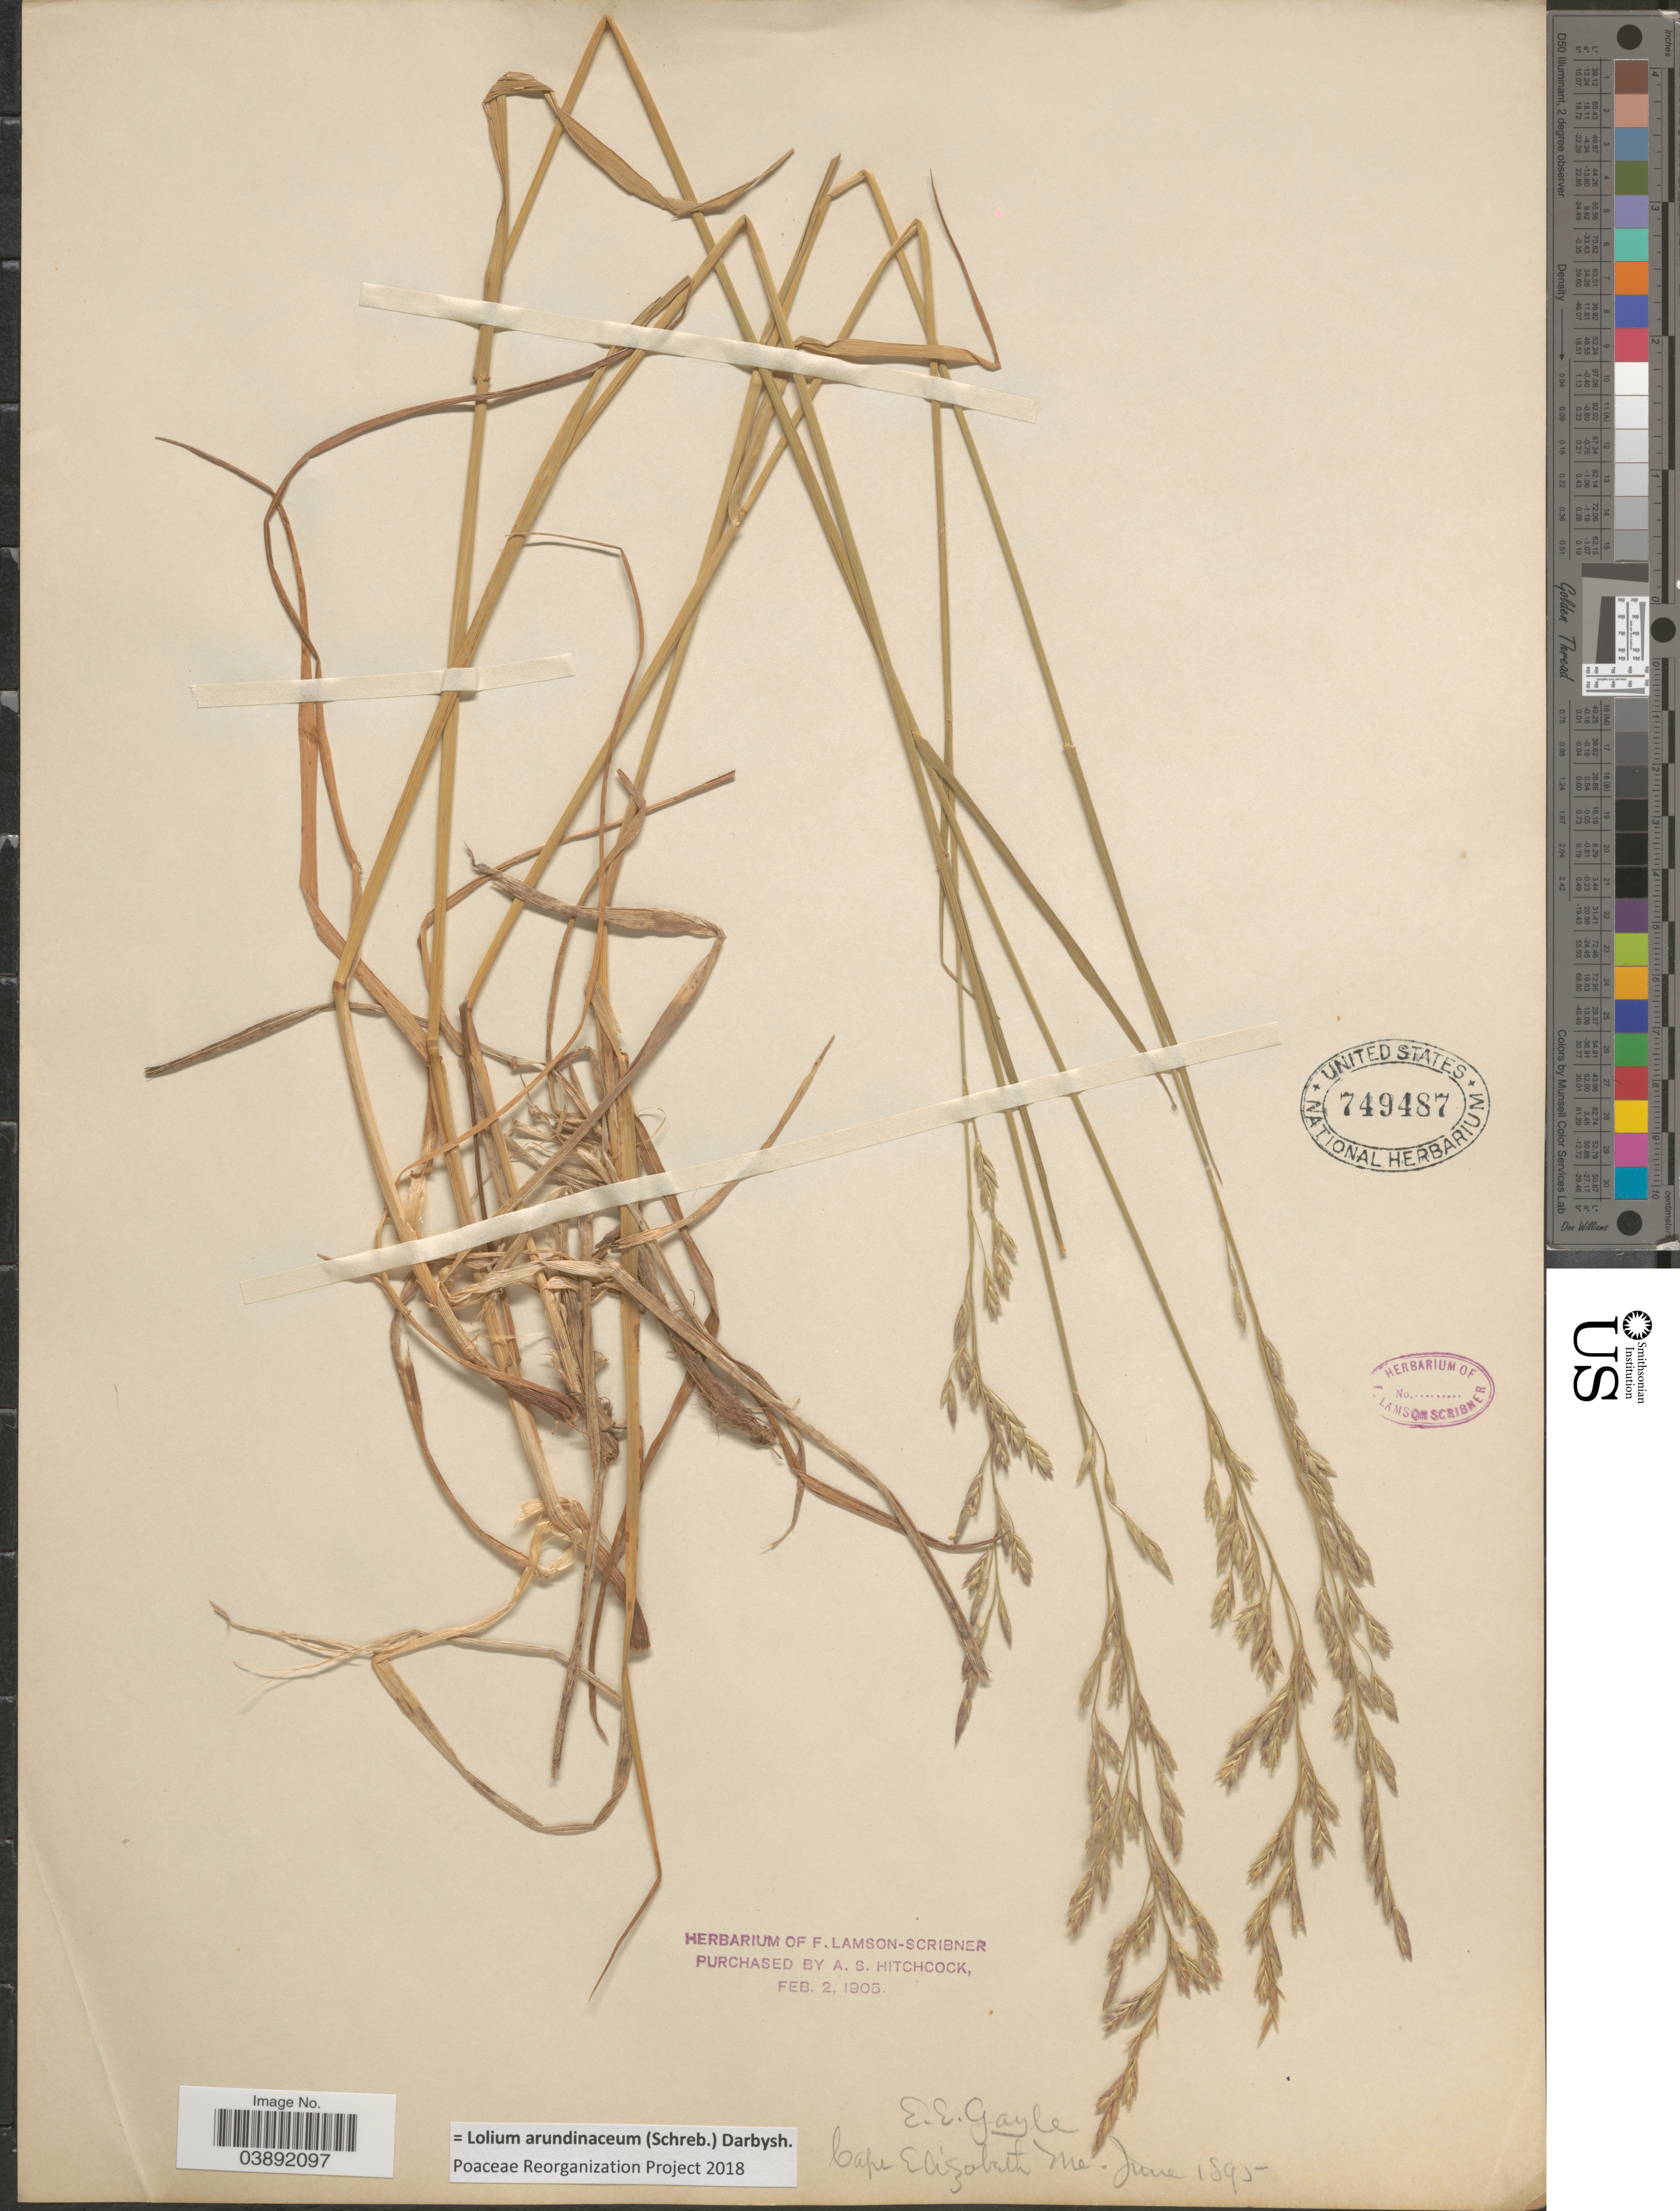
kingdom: Plantae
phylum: Tracheophyta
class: Liliopsida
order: Poales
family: Poaceae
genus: Lolium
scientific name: Lolium arundinaceum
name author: (Schreb.) Darbysh.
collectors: E. Gayle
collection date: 1895-06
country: United States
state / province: Maine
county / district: Cumberland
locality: Cape Elizabeth.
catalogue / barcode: US 749487